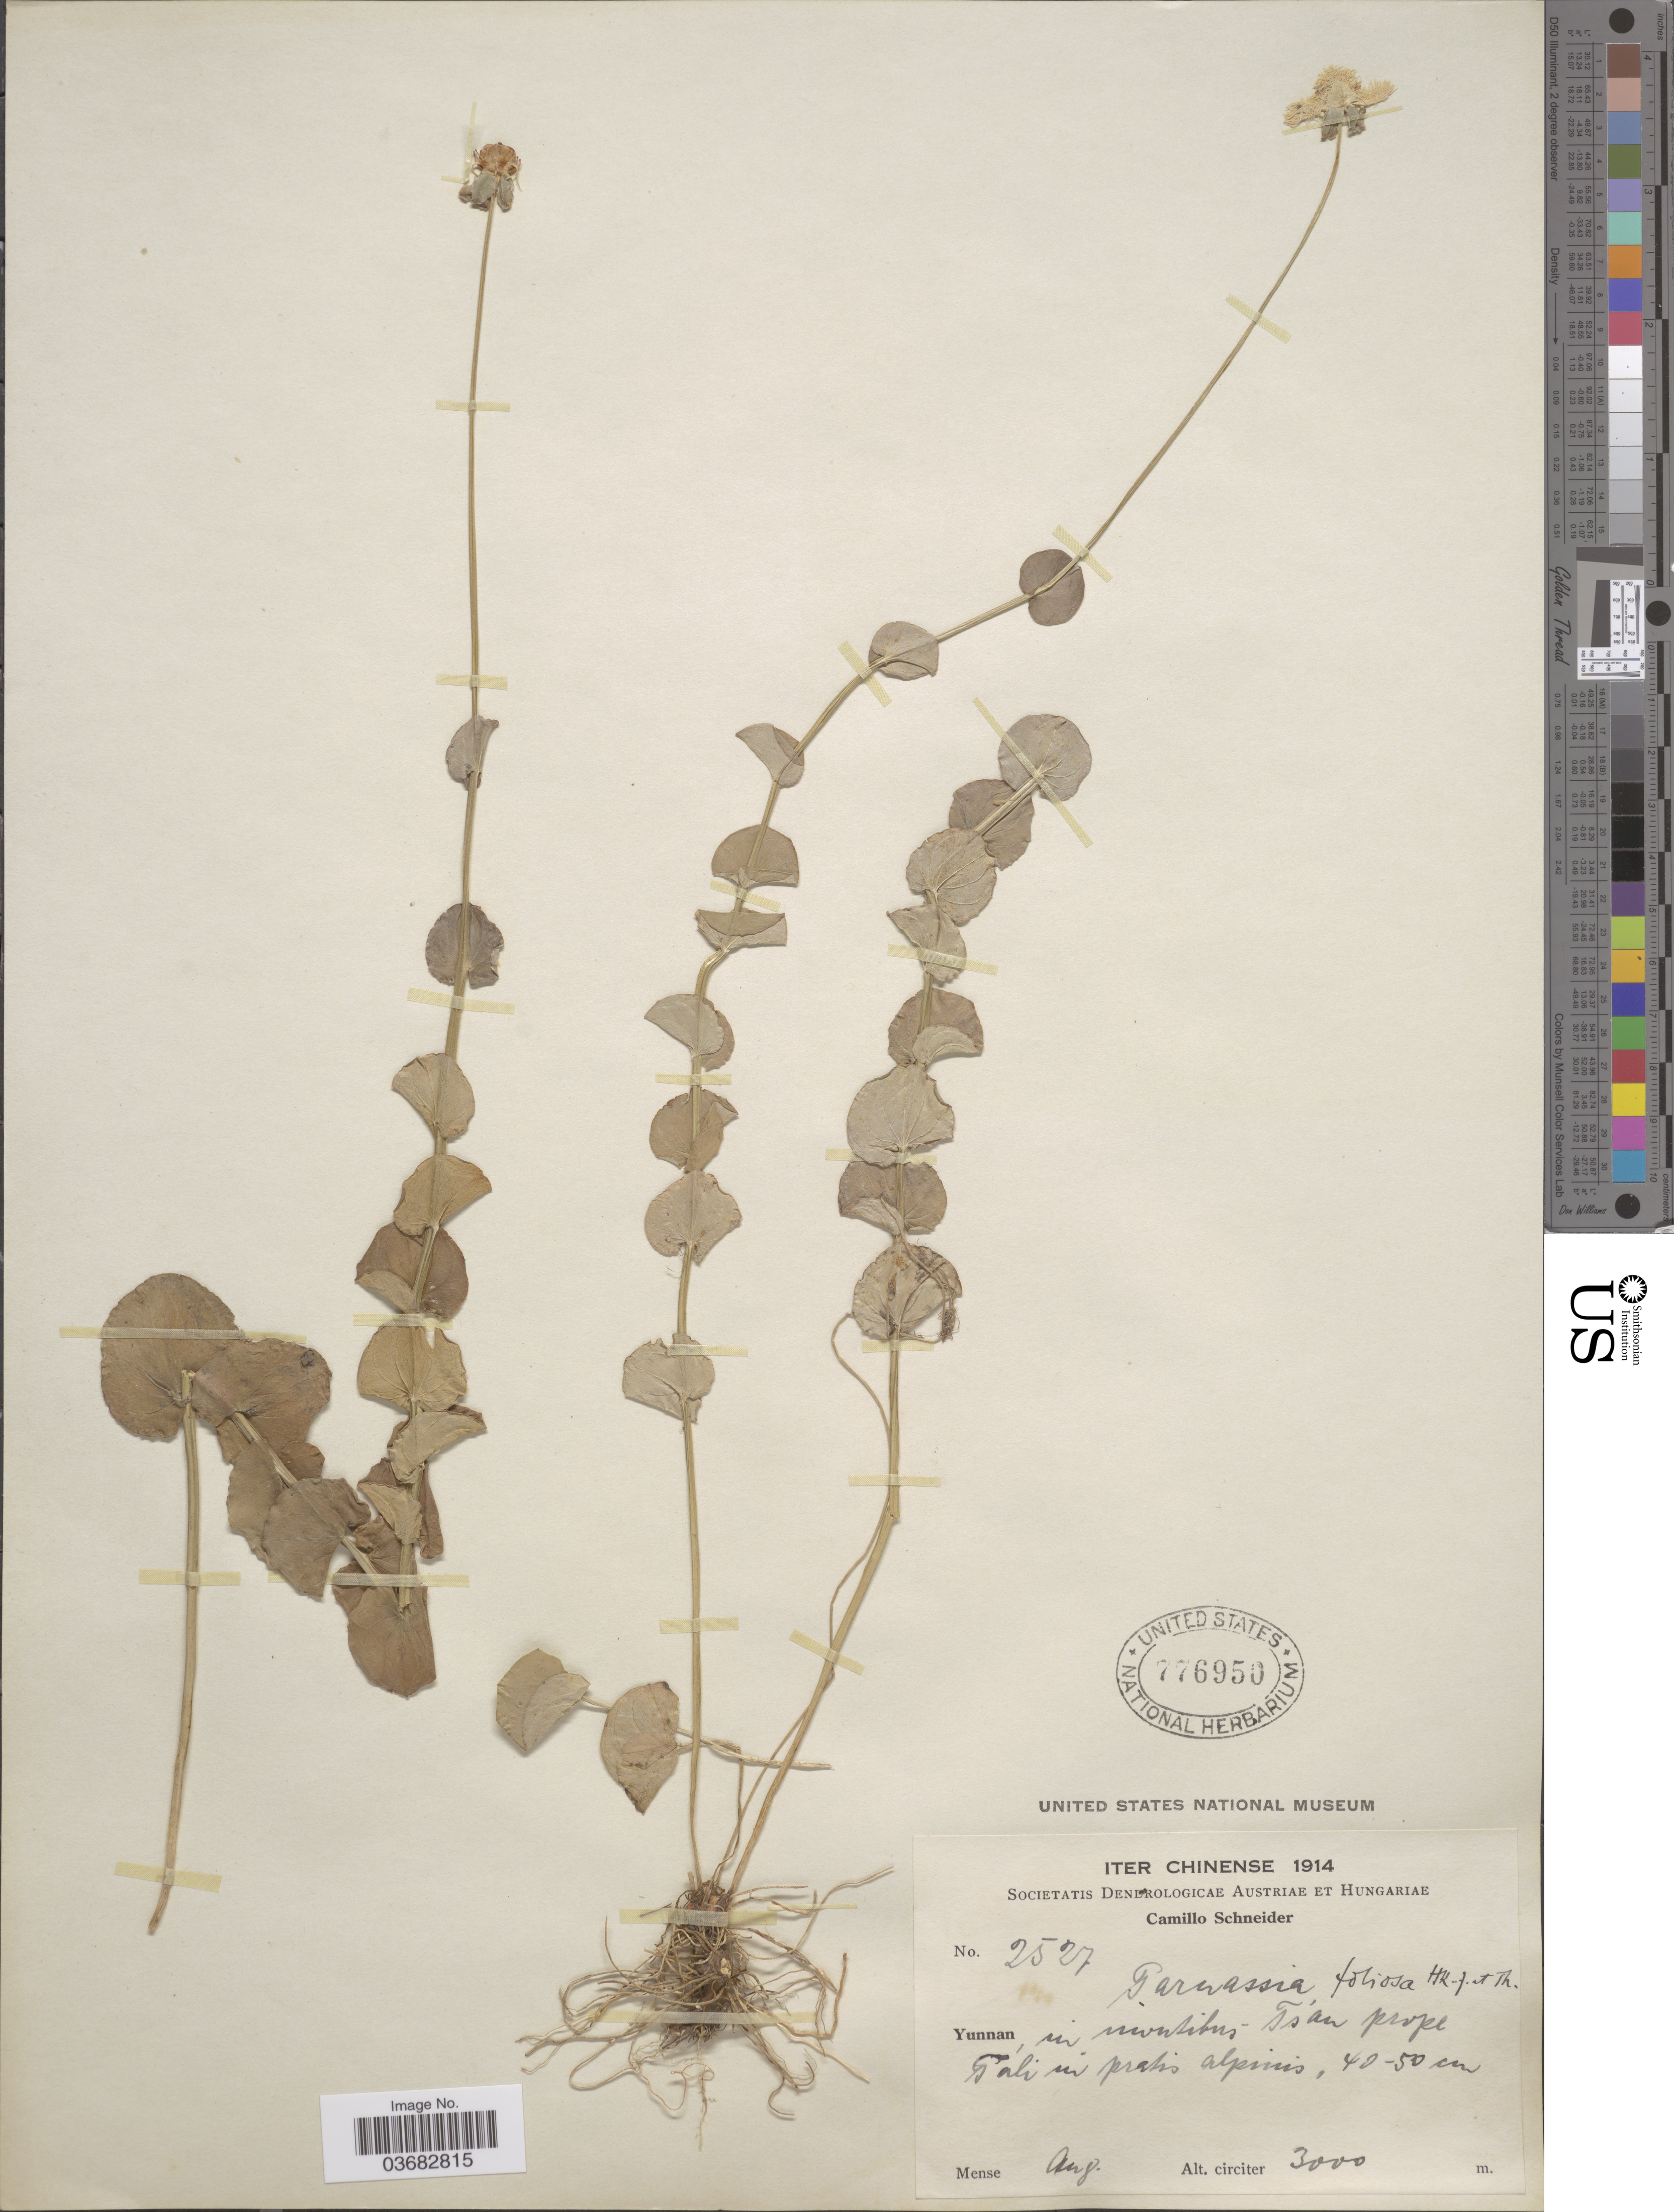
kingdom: Plantae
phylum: Tracheophyta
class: Magnoliopsida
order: Celastrales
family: Parnassiaceae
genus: Parnassia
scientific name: Parnassia foliosa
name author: Hook. f. & Thomson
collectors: C. K. Schneider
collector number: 2527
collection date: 1914-08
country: China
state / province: Yunnan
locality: Iter Chinense 1914. In montibus, Tsan prope Tali in pratis alpinis.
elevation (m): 3000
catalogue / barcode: US 776950